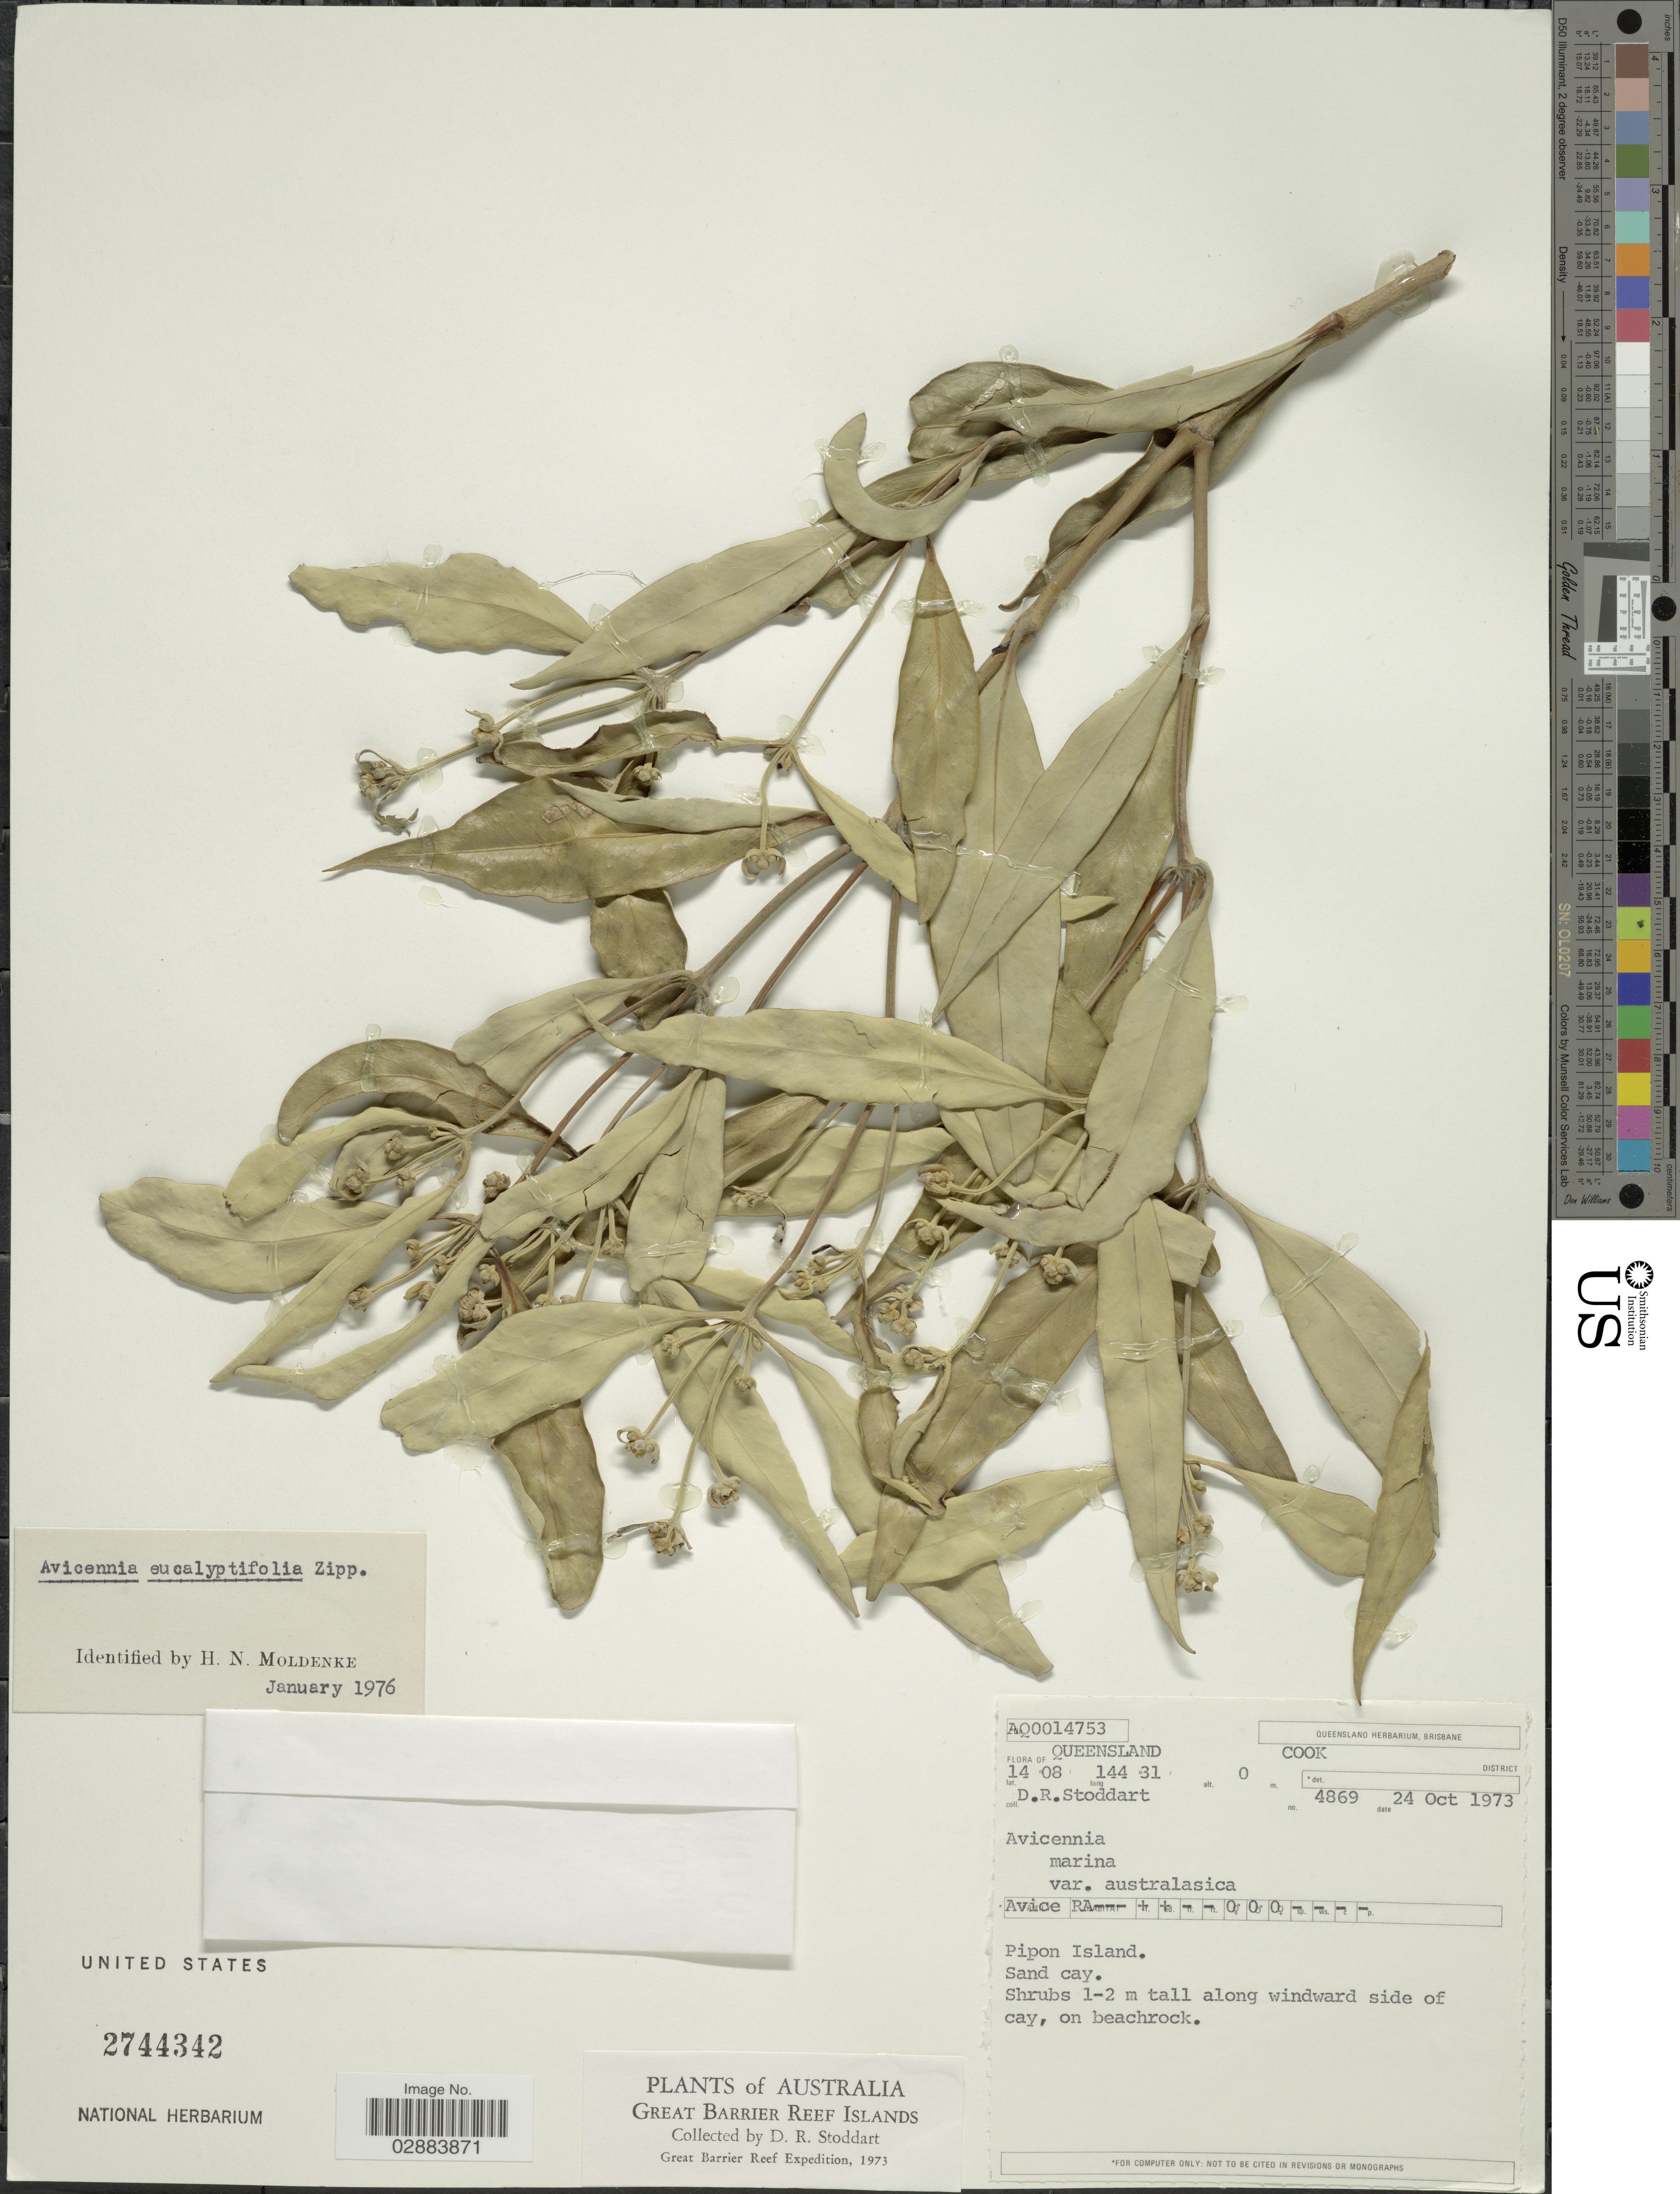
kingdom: Plantae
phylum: Tracheophyta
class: Magnoliopsida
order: Lamiales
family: Acanthaceae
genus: Avicennia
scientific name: Avicennia eucalyptifolia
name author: (Valeton) Zipp. ex Moldenke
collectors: D. R. Stoddart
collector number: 4869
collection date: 1973-10-24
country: Australia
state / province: Queensland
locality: Cook District. Pipon Island.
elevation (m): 0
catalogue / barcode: US 2744342